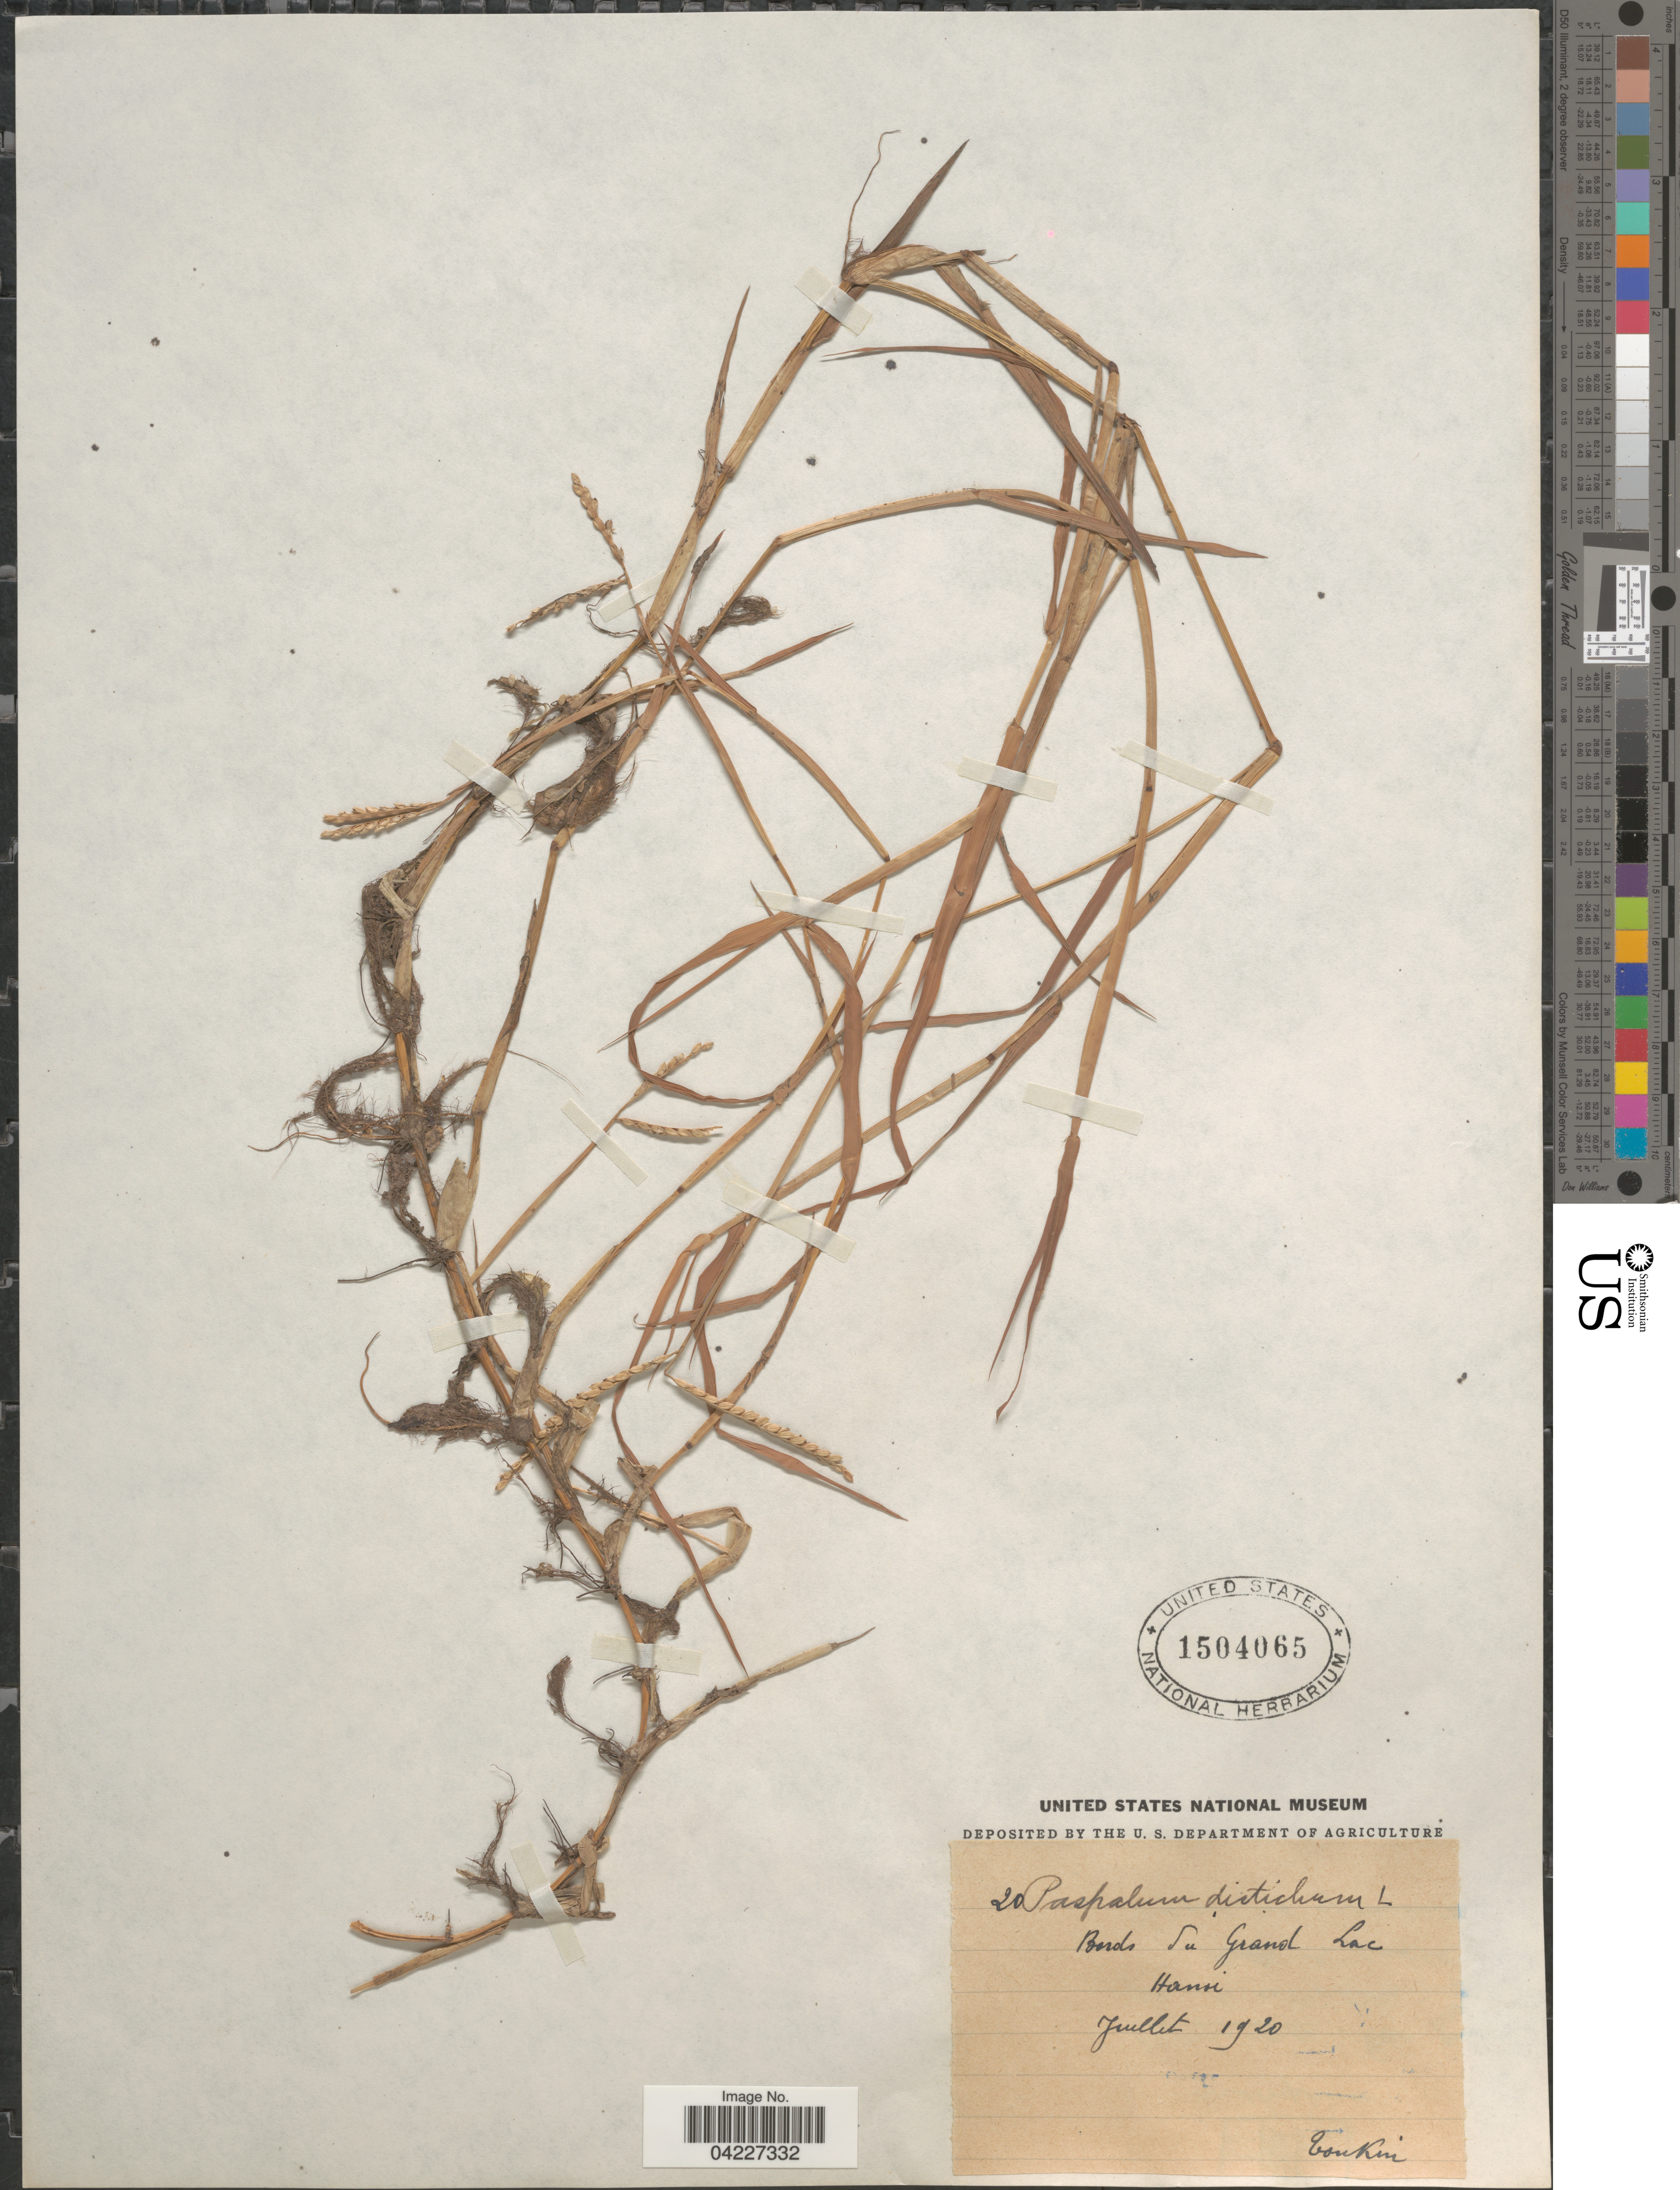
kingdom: Plantae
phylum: Tracheophyta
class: Liliopsida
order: Poales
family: Poaceae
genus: Paspalum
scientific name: Paspalum paspalodes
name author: (Michx.) Scribn.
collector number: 20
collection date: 1920-07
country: Vietnam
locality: Bords du Grand Lac. Hanoi. Tonkin.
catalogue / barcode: US 1504065